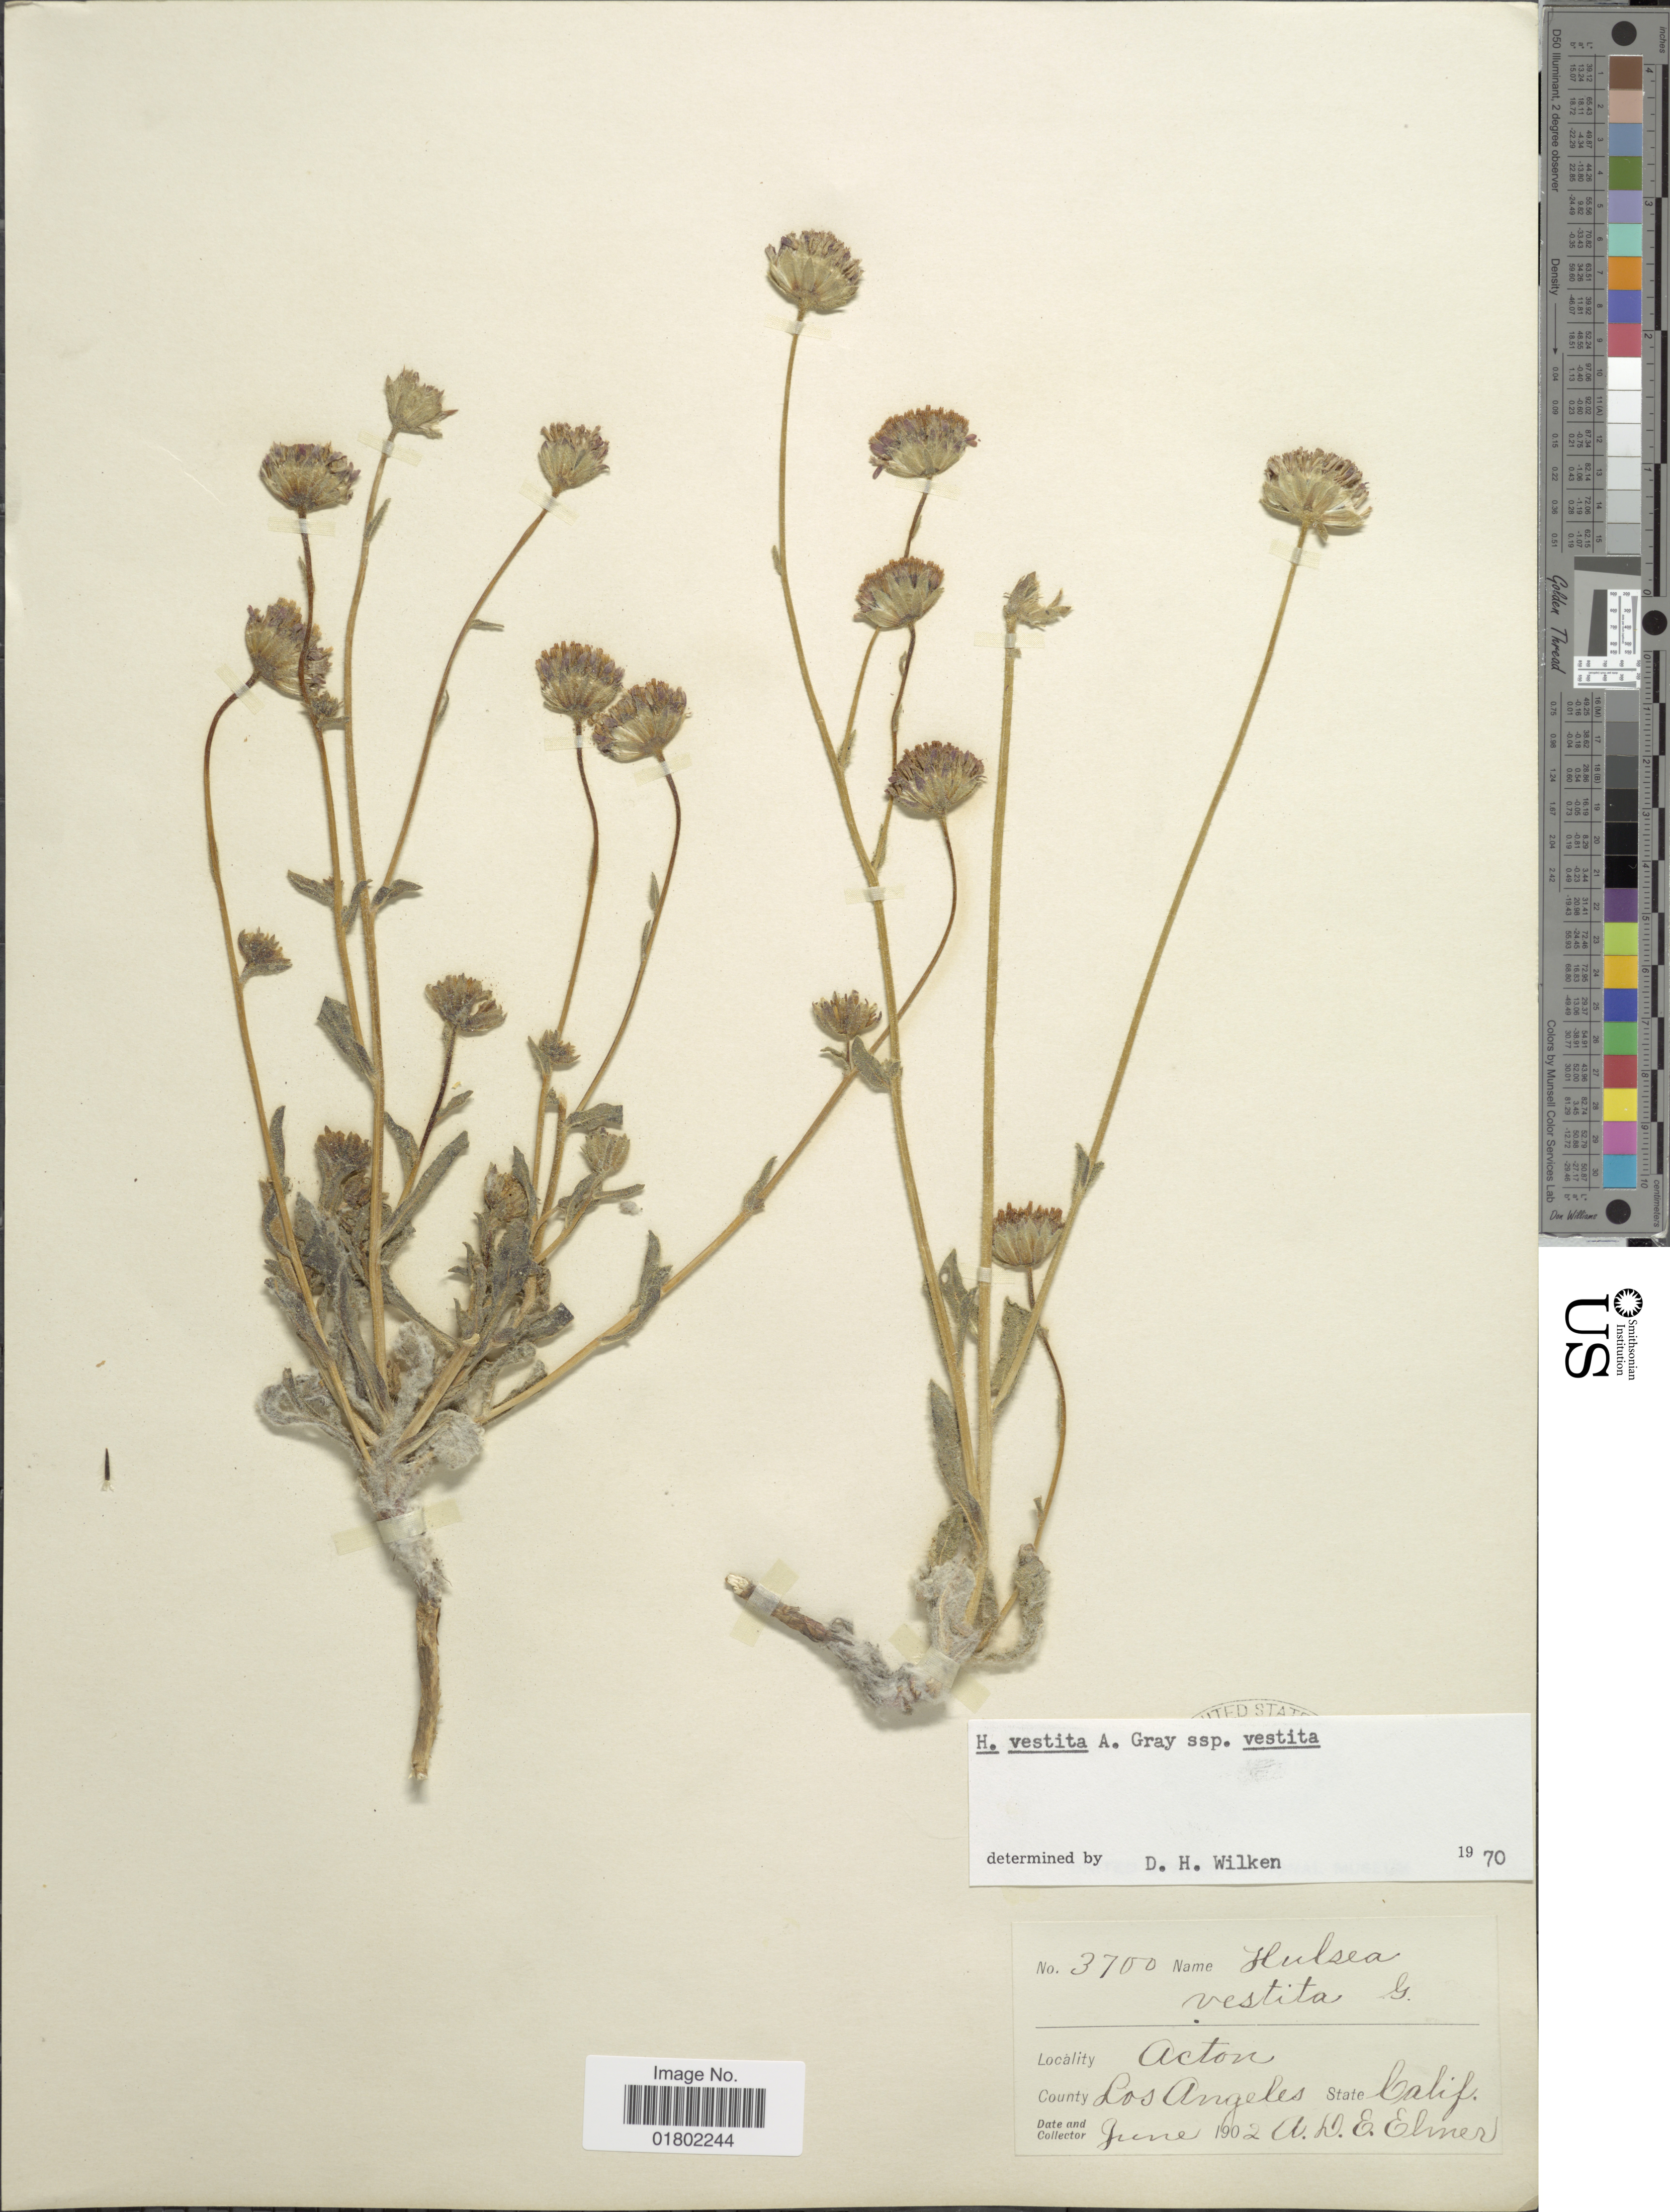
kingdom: Plantae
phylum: Tracheophyta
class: Magnoliopsida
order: Asterales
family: Asteraceae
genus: Hulsea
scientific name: Hulsea vestita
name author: A. Gray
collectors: A. D. E. Elmer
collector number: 3700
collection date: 1902-06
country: United States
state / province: California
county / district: Los Angeles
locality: Acton, Los Angeles